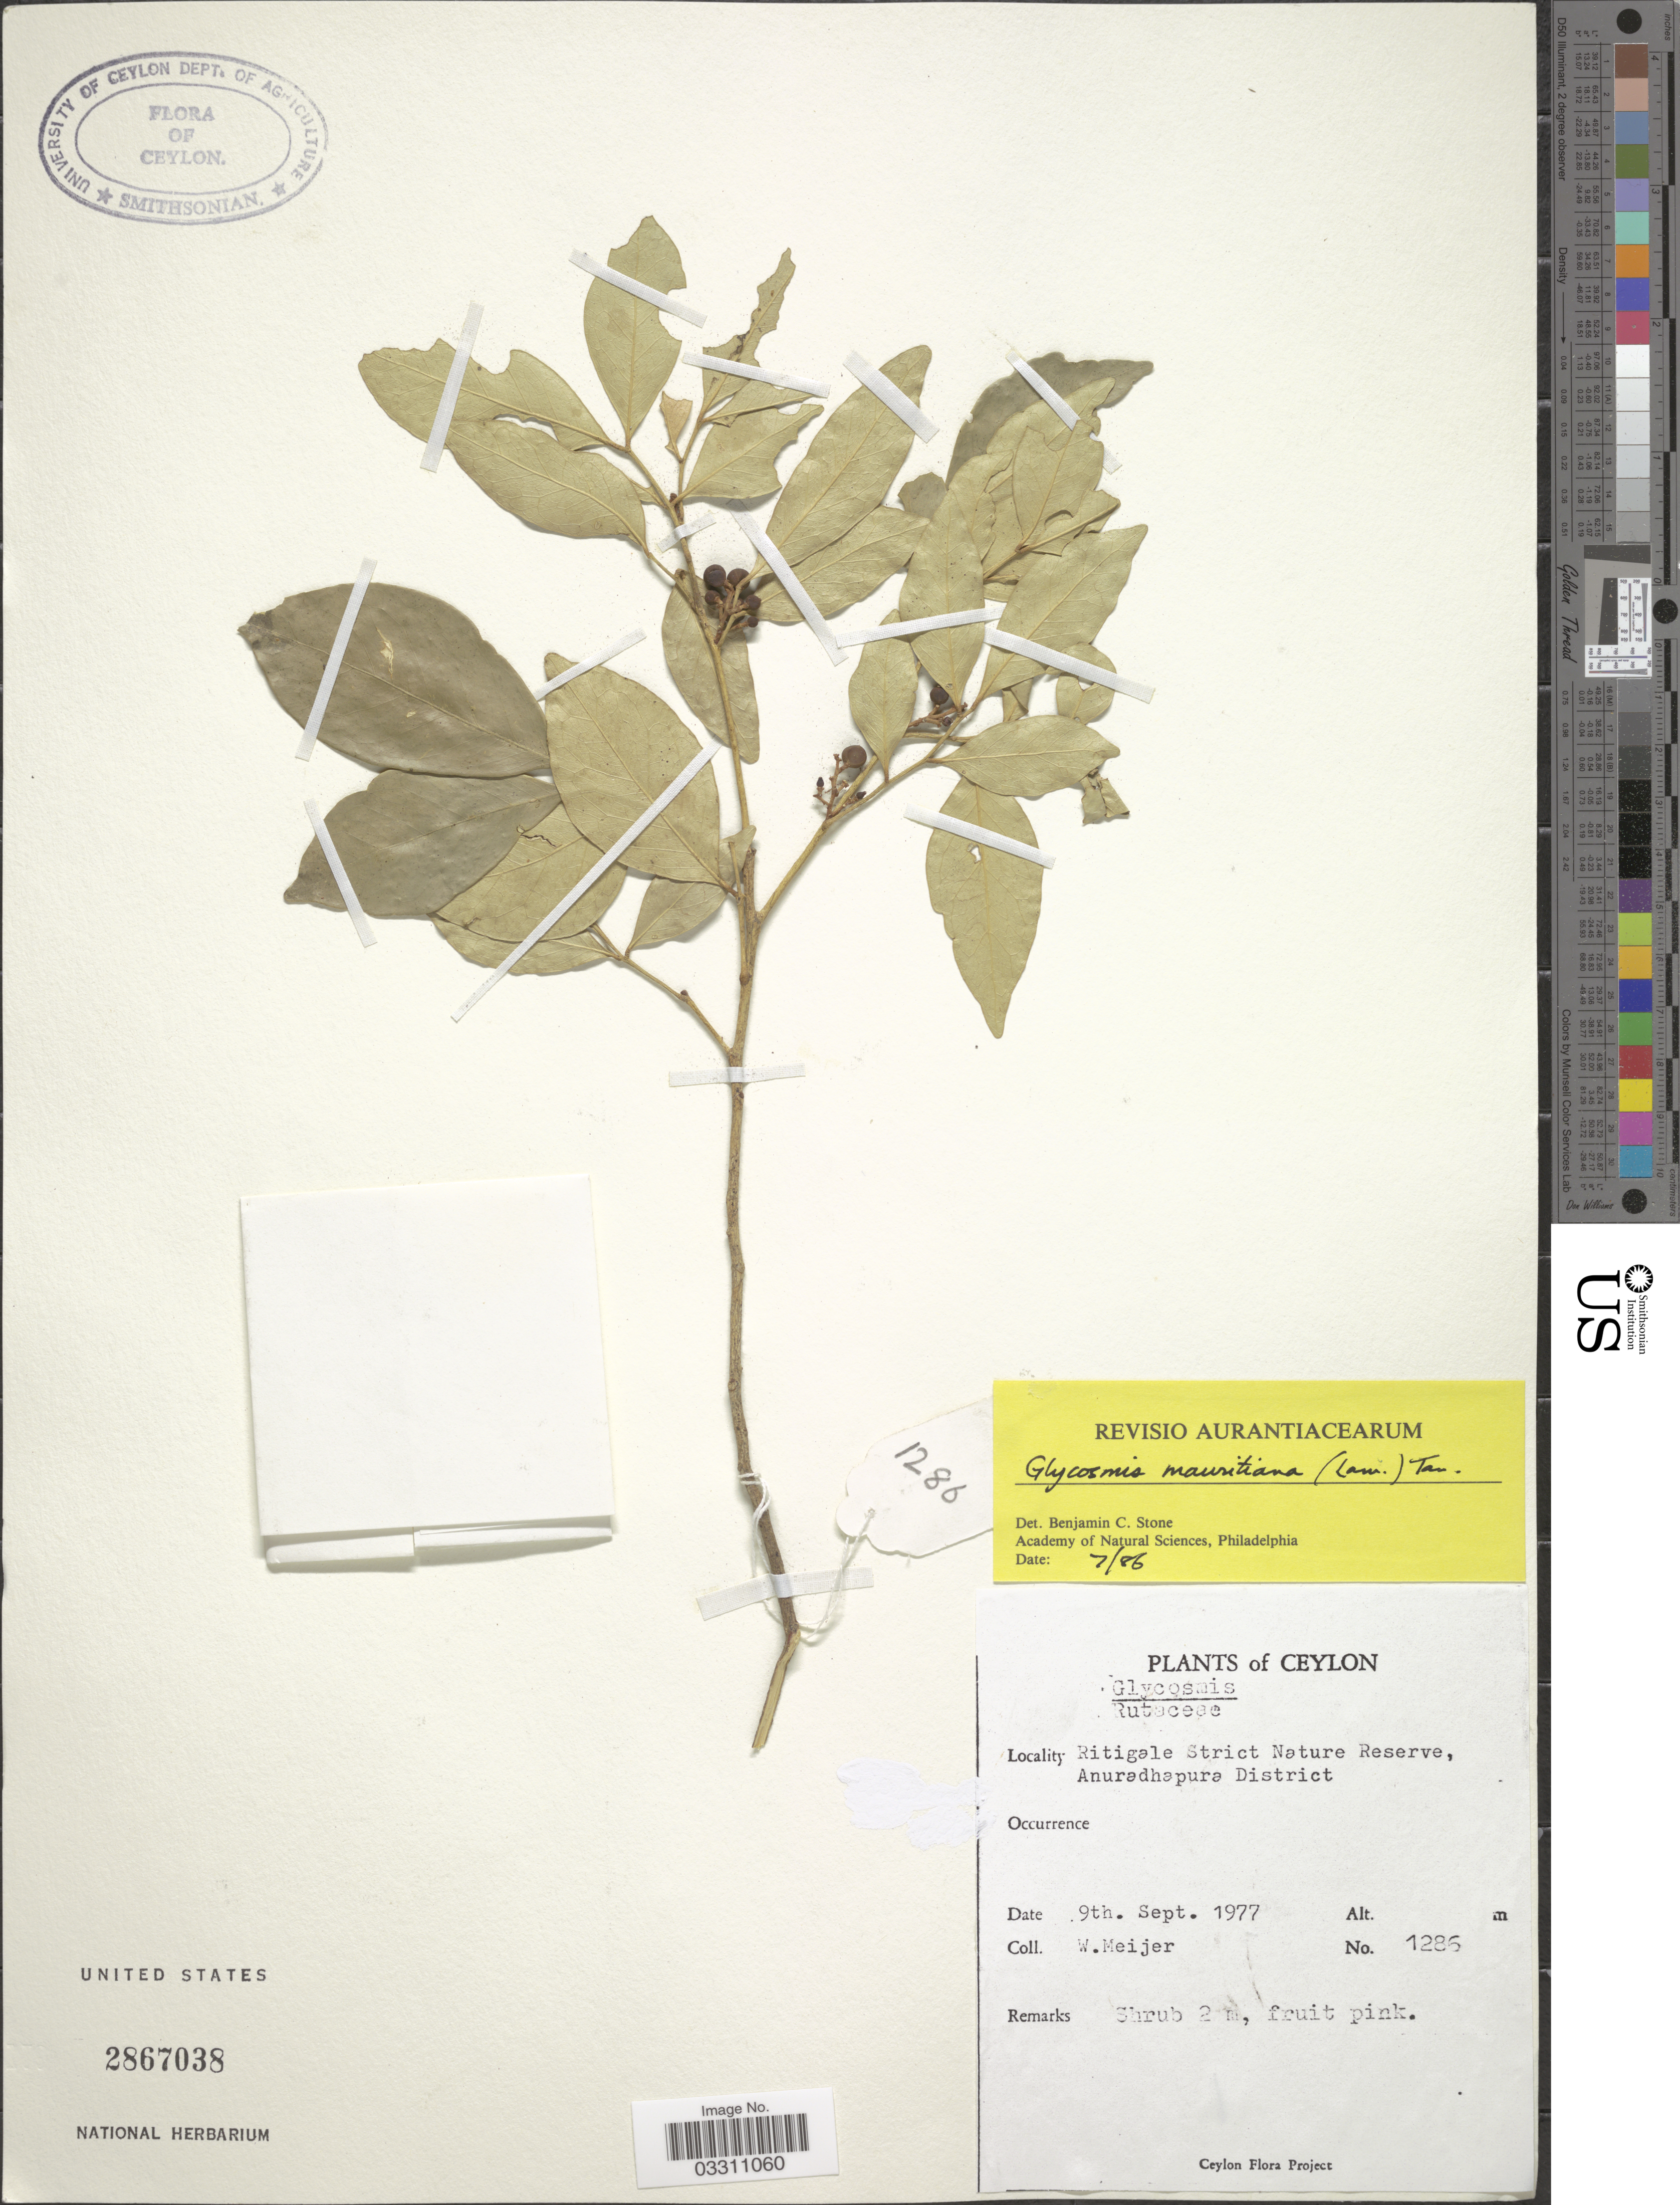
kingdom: Plantae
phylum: Tracheophyta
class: Magnoliopsida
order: Sapindales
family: Rutaceae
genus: Glycosmis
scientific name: Glycosmis mauritiana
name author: (Lamkey) Tanaka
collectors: W. Meijer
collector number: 1286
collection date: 1977-09-09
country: Sri Lanka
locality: Ceylon, Ritigale Strict Nature Reserve, Anuradhapura District.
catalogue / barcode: US 2867038